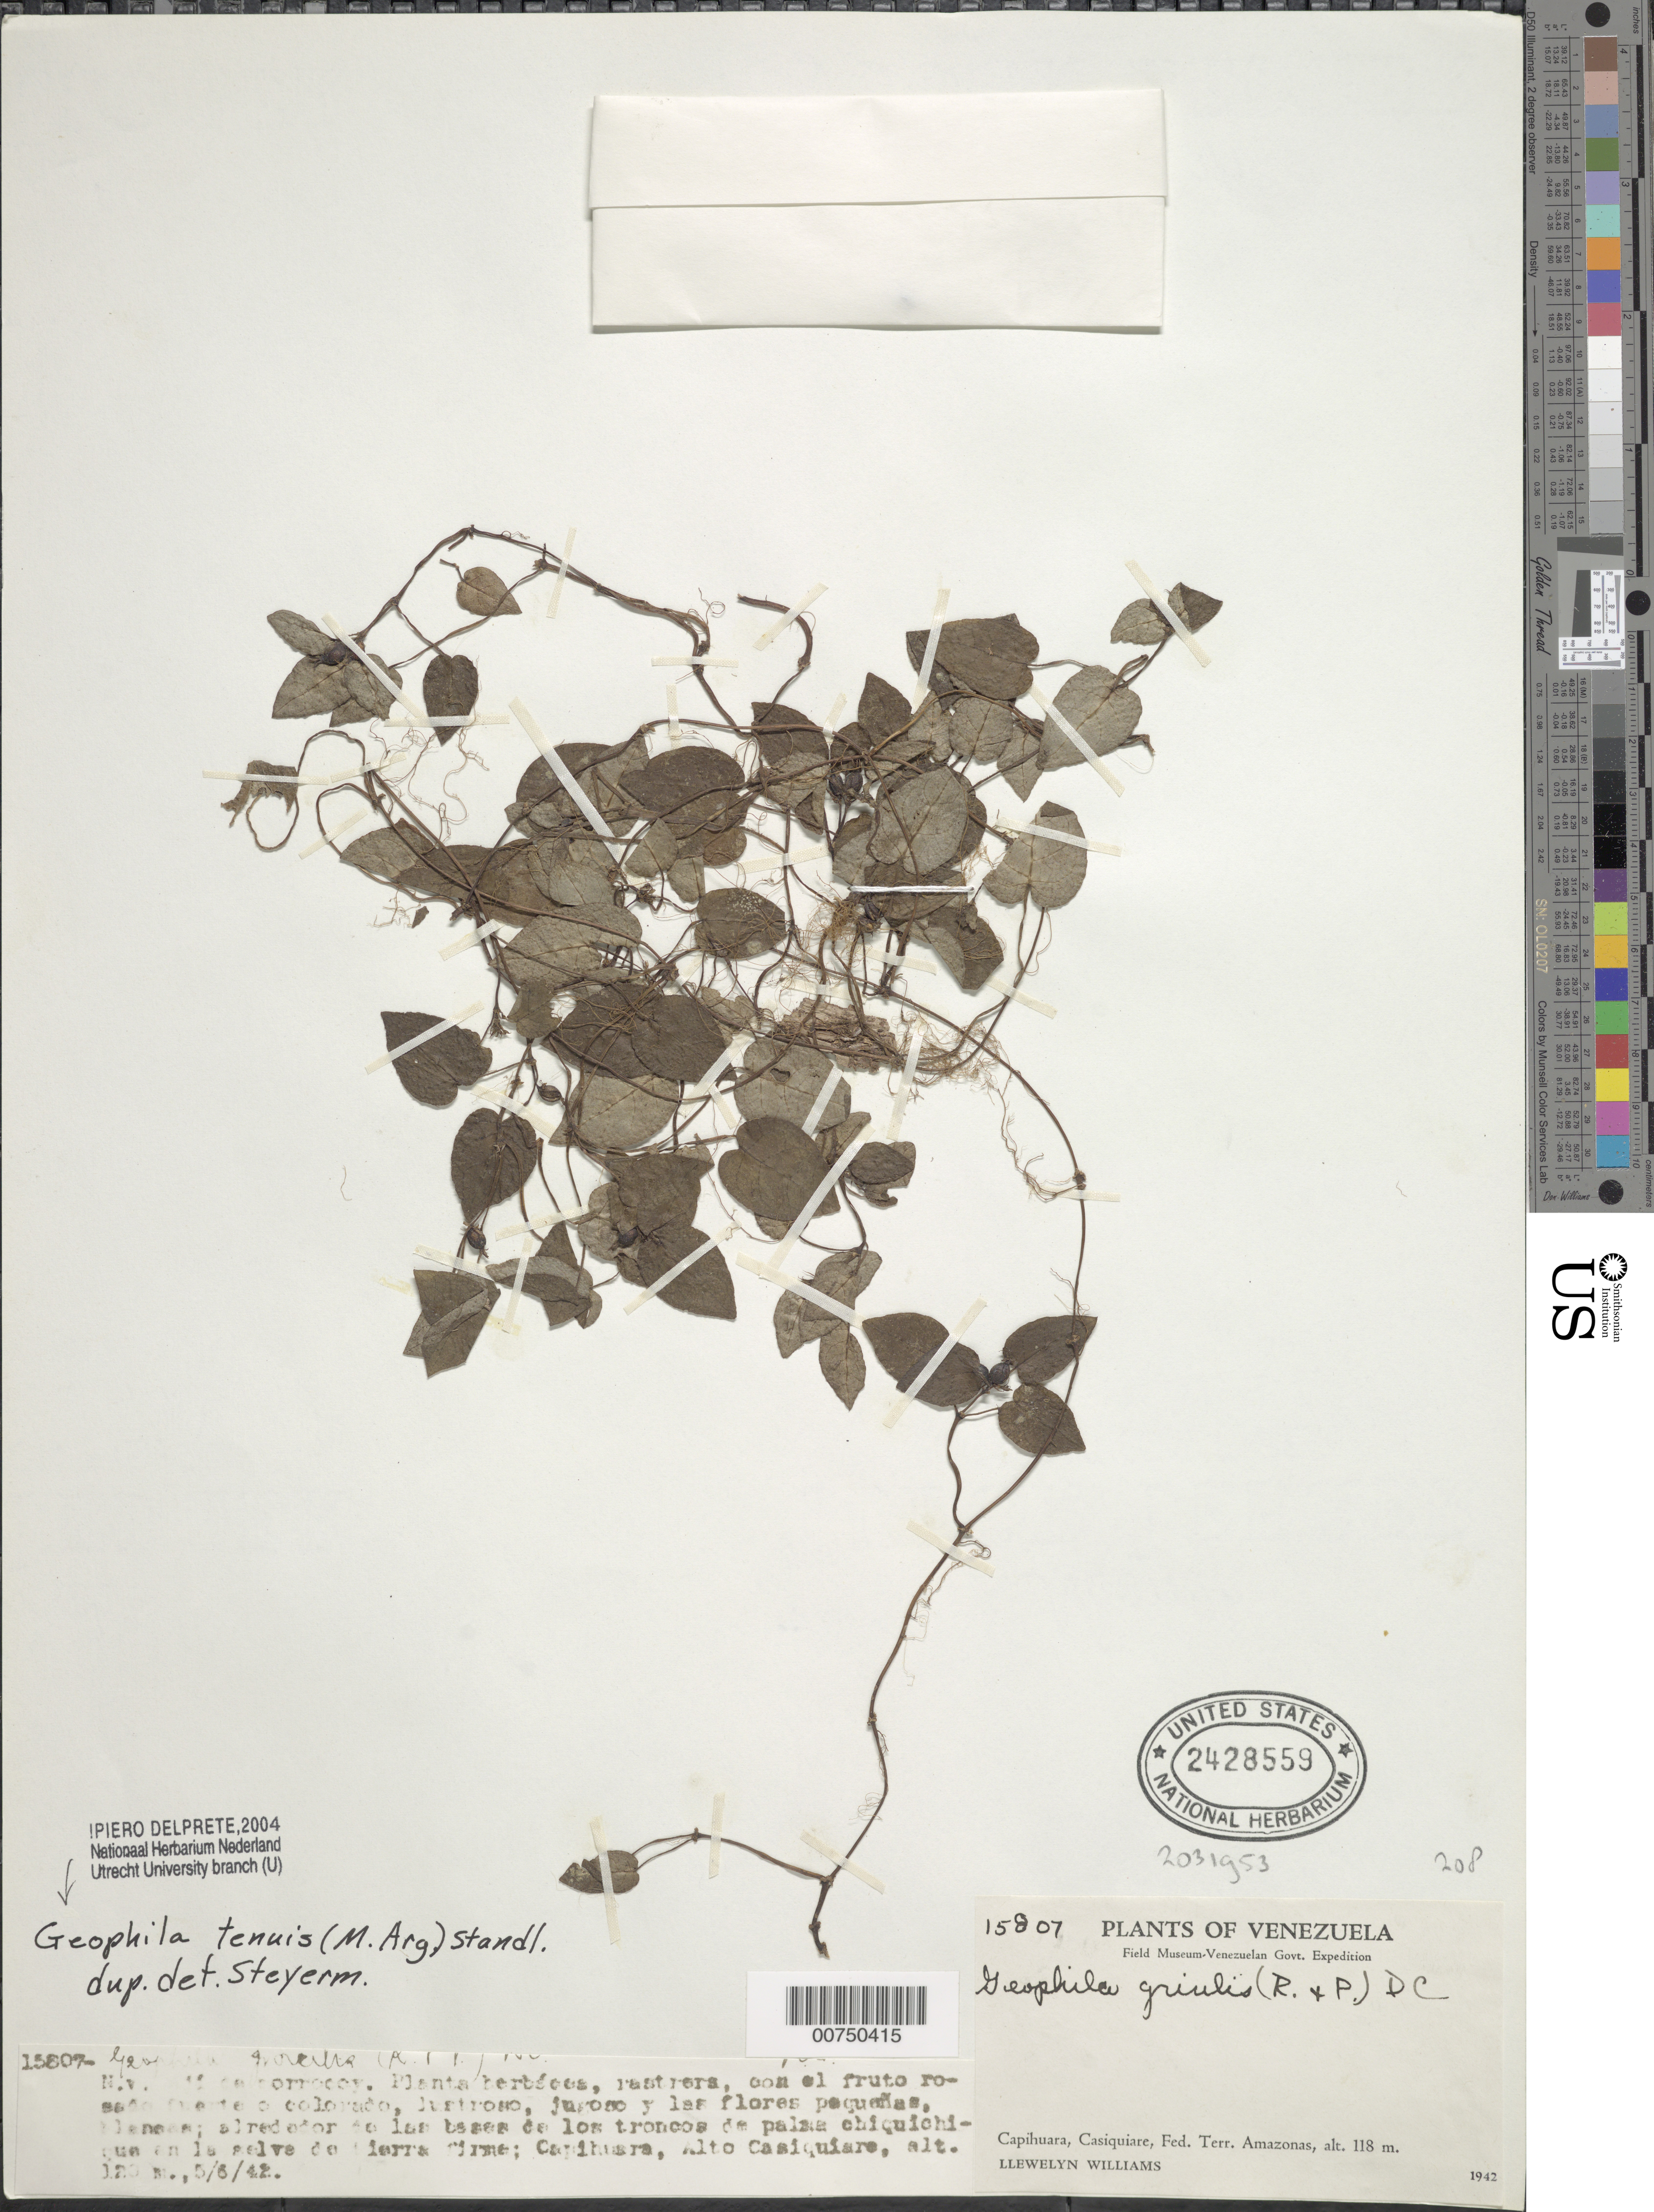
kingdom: Plantae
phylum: Tracheophyta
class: Magnoliopsida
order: Gentianales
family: Rubiaceae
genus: Geophila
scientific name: Geophila cordifolia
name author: Miq.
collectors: Ll. Williams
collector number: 15807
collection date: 1942-06-05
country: Venezuela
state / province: Amazonas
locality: Capihuara, Casiquiare, Fed. Terr. Amazonas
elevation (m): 118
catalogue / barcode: US 2428559